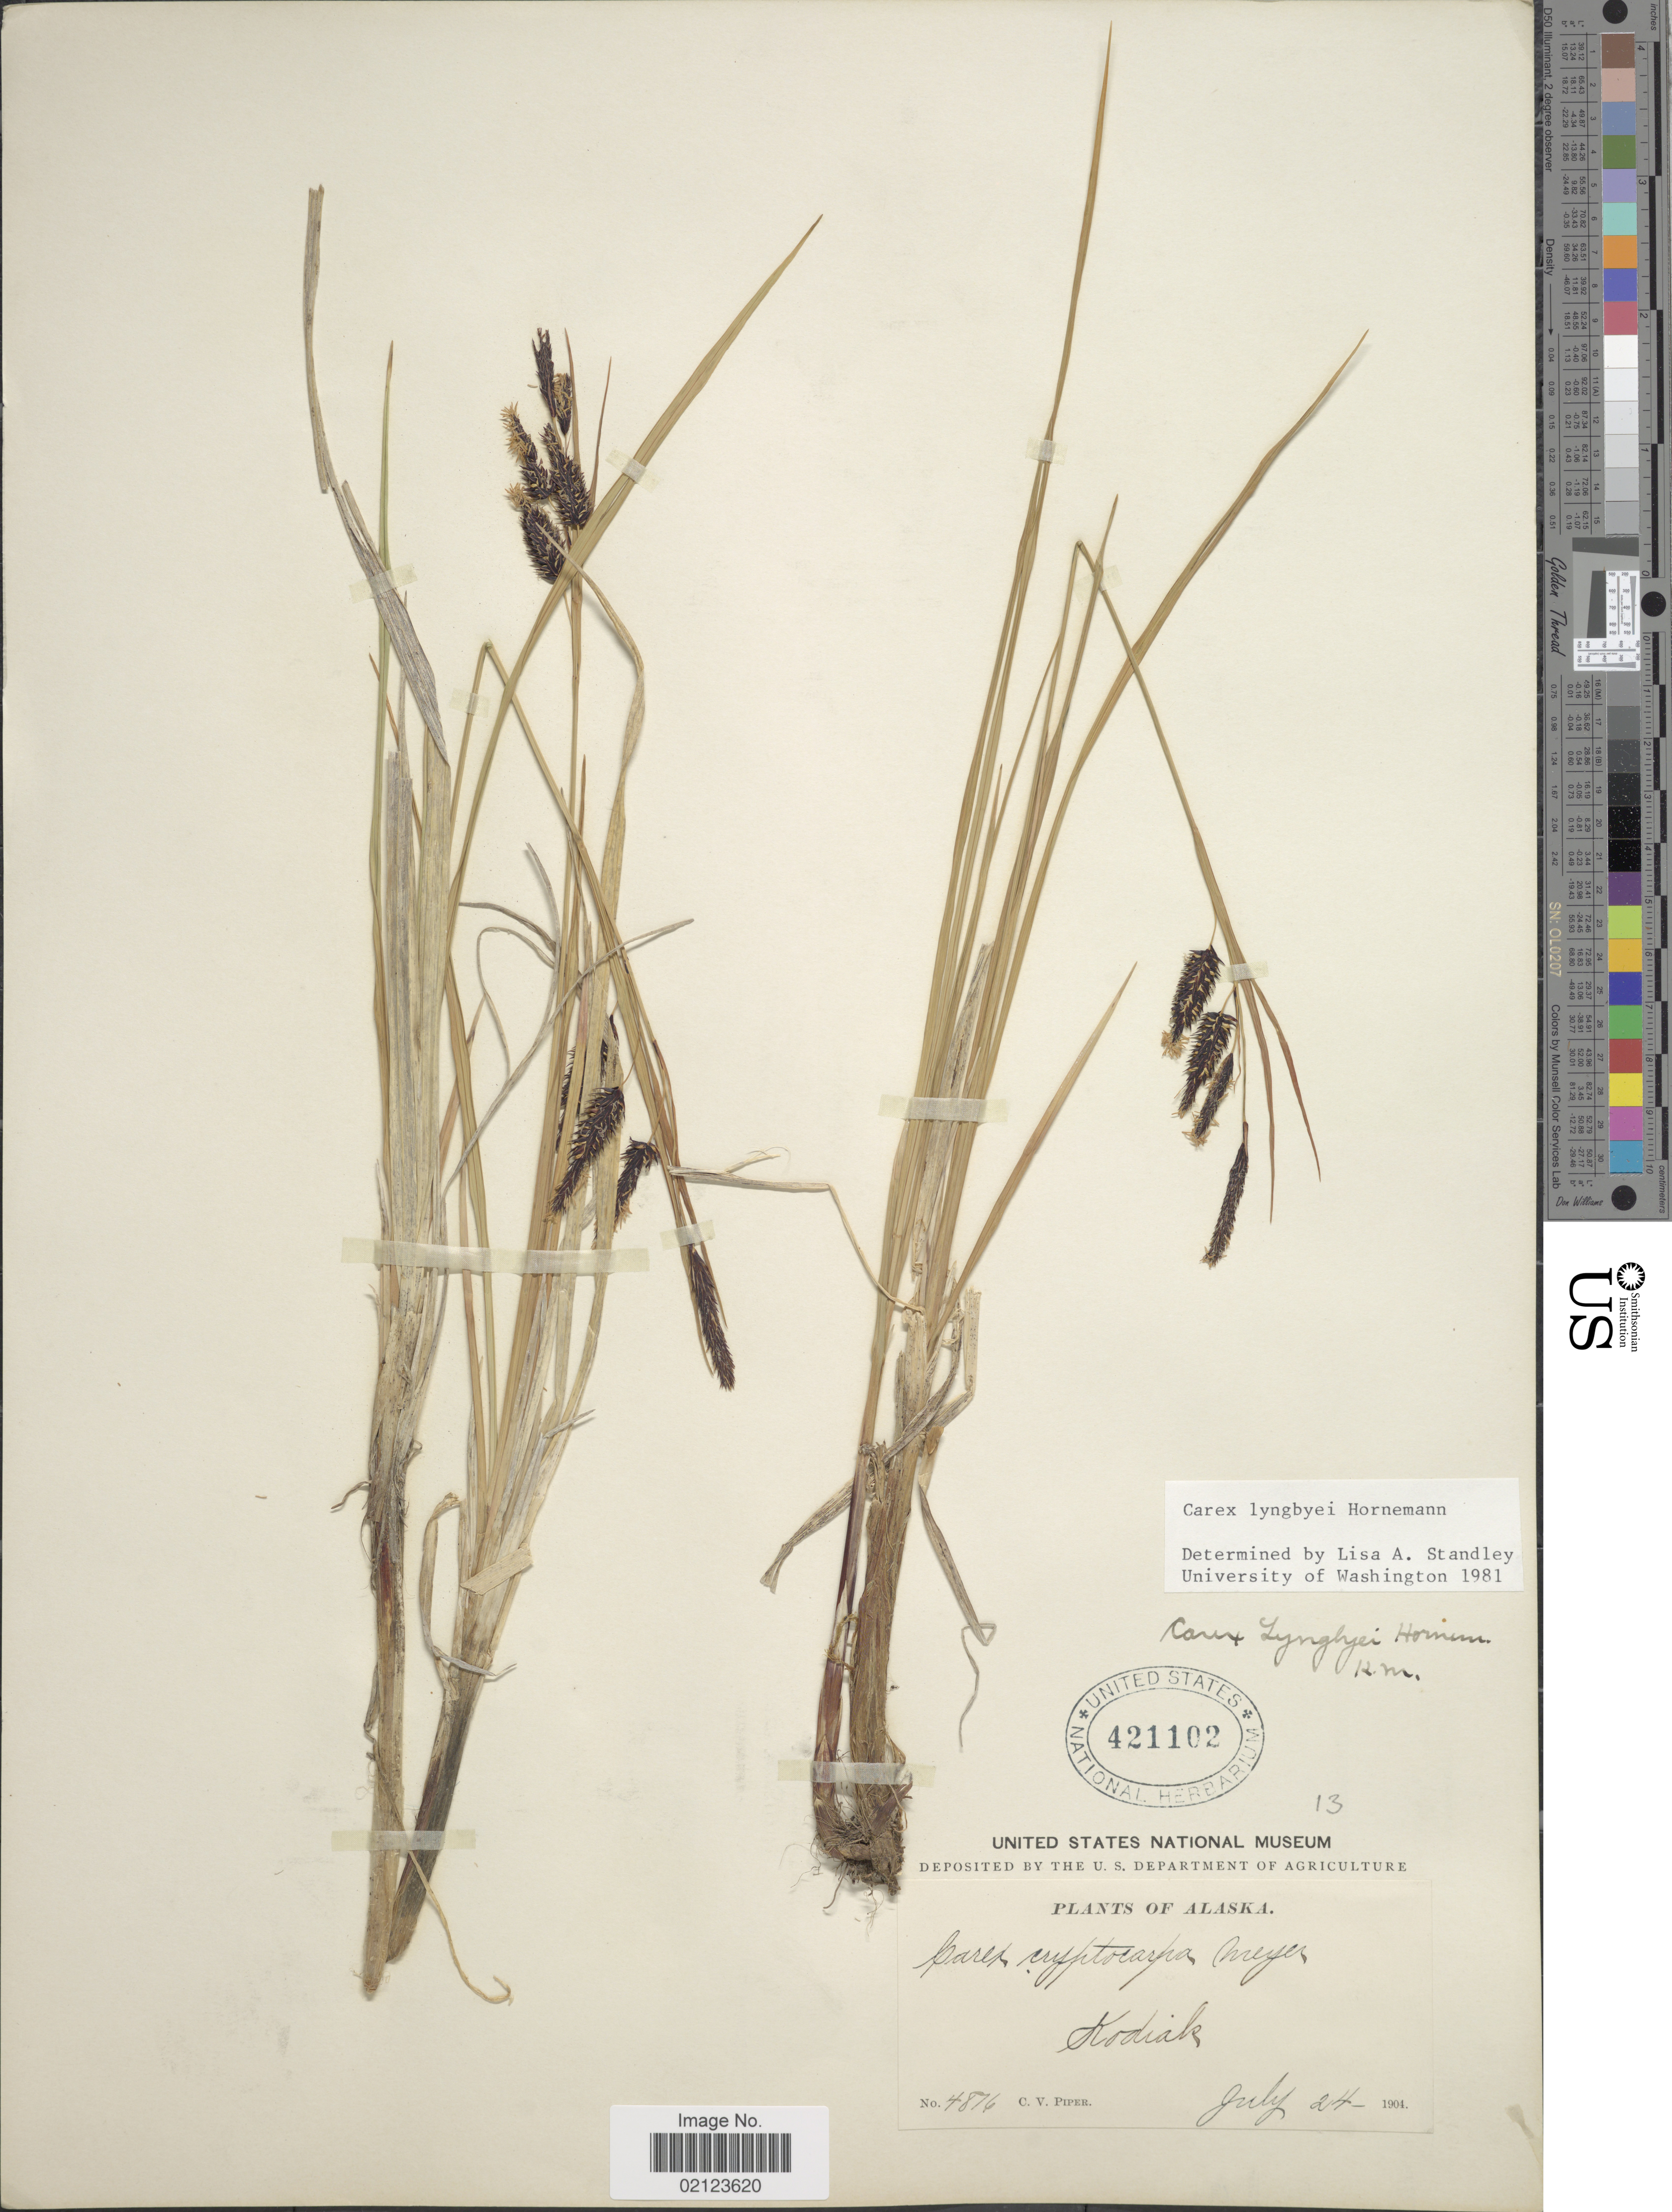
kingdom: Plantae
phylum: Tracheophyta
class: Liliopsida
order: Poales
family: Cyperaceae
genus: Carex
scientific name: Carex lyngbyei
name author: Hornem.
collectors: C. V. Piper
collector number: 4816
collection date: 1904-07-24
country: United States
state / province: Alaska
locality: Kodiak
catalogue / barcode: US 421102